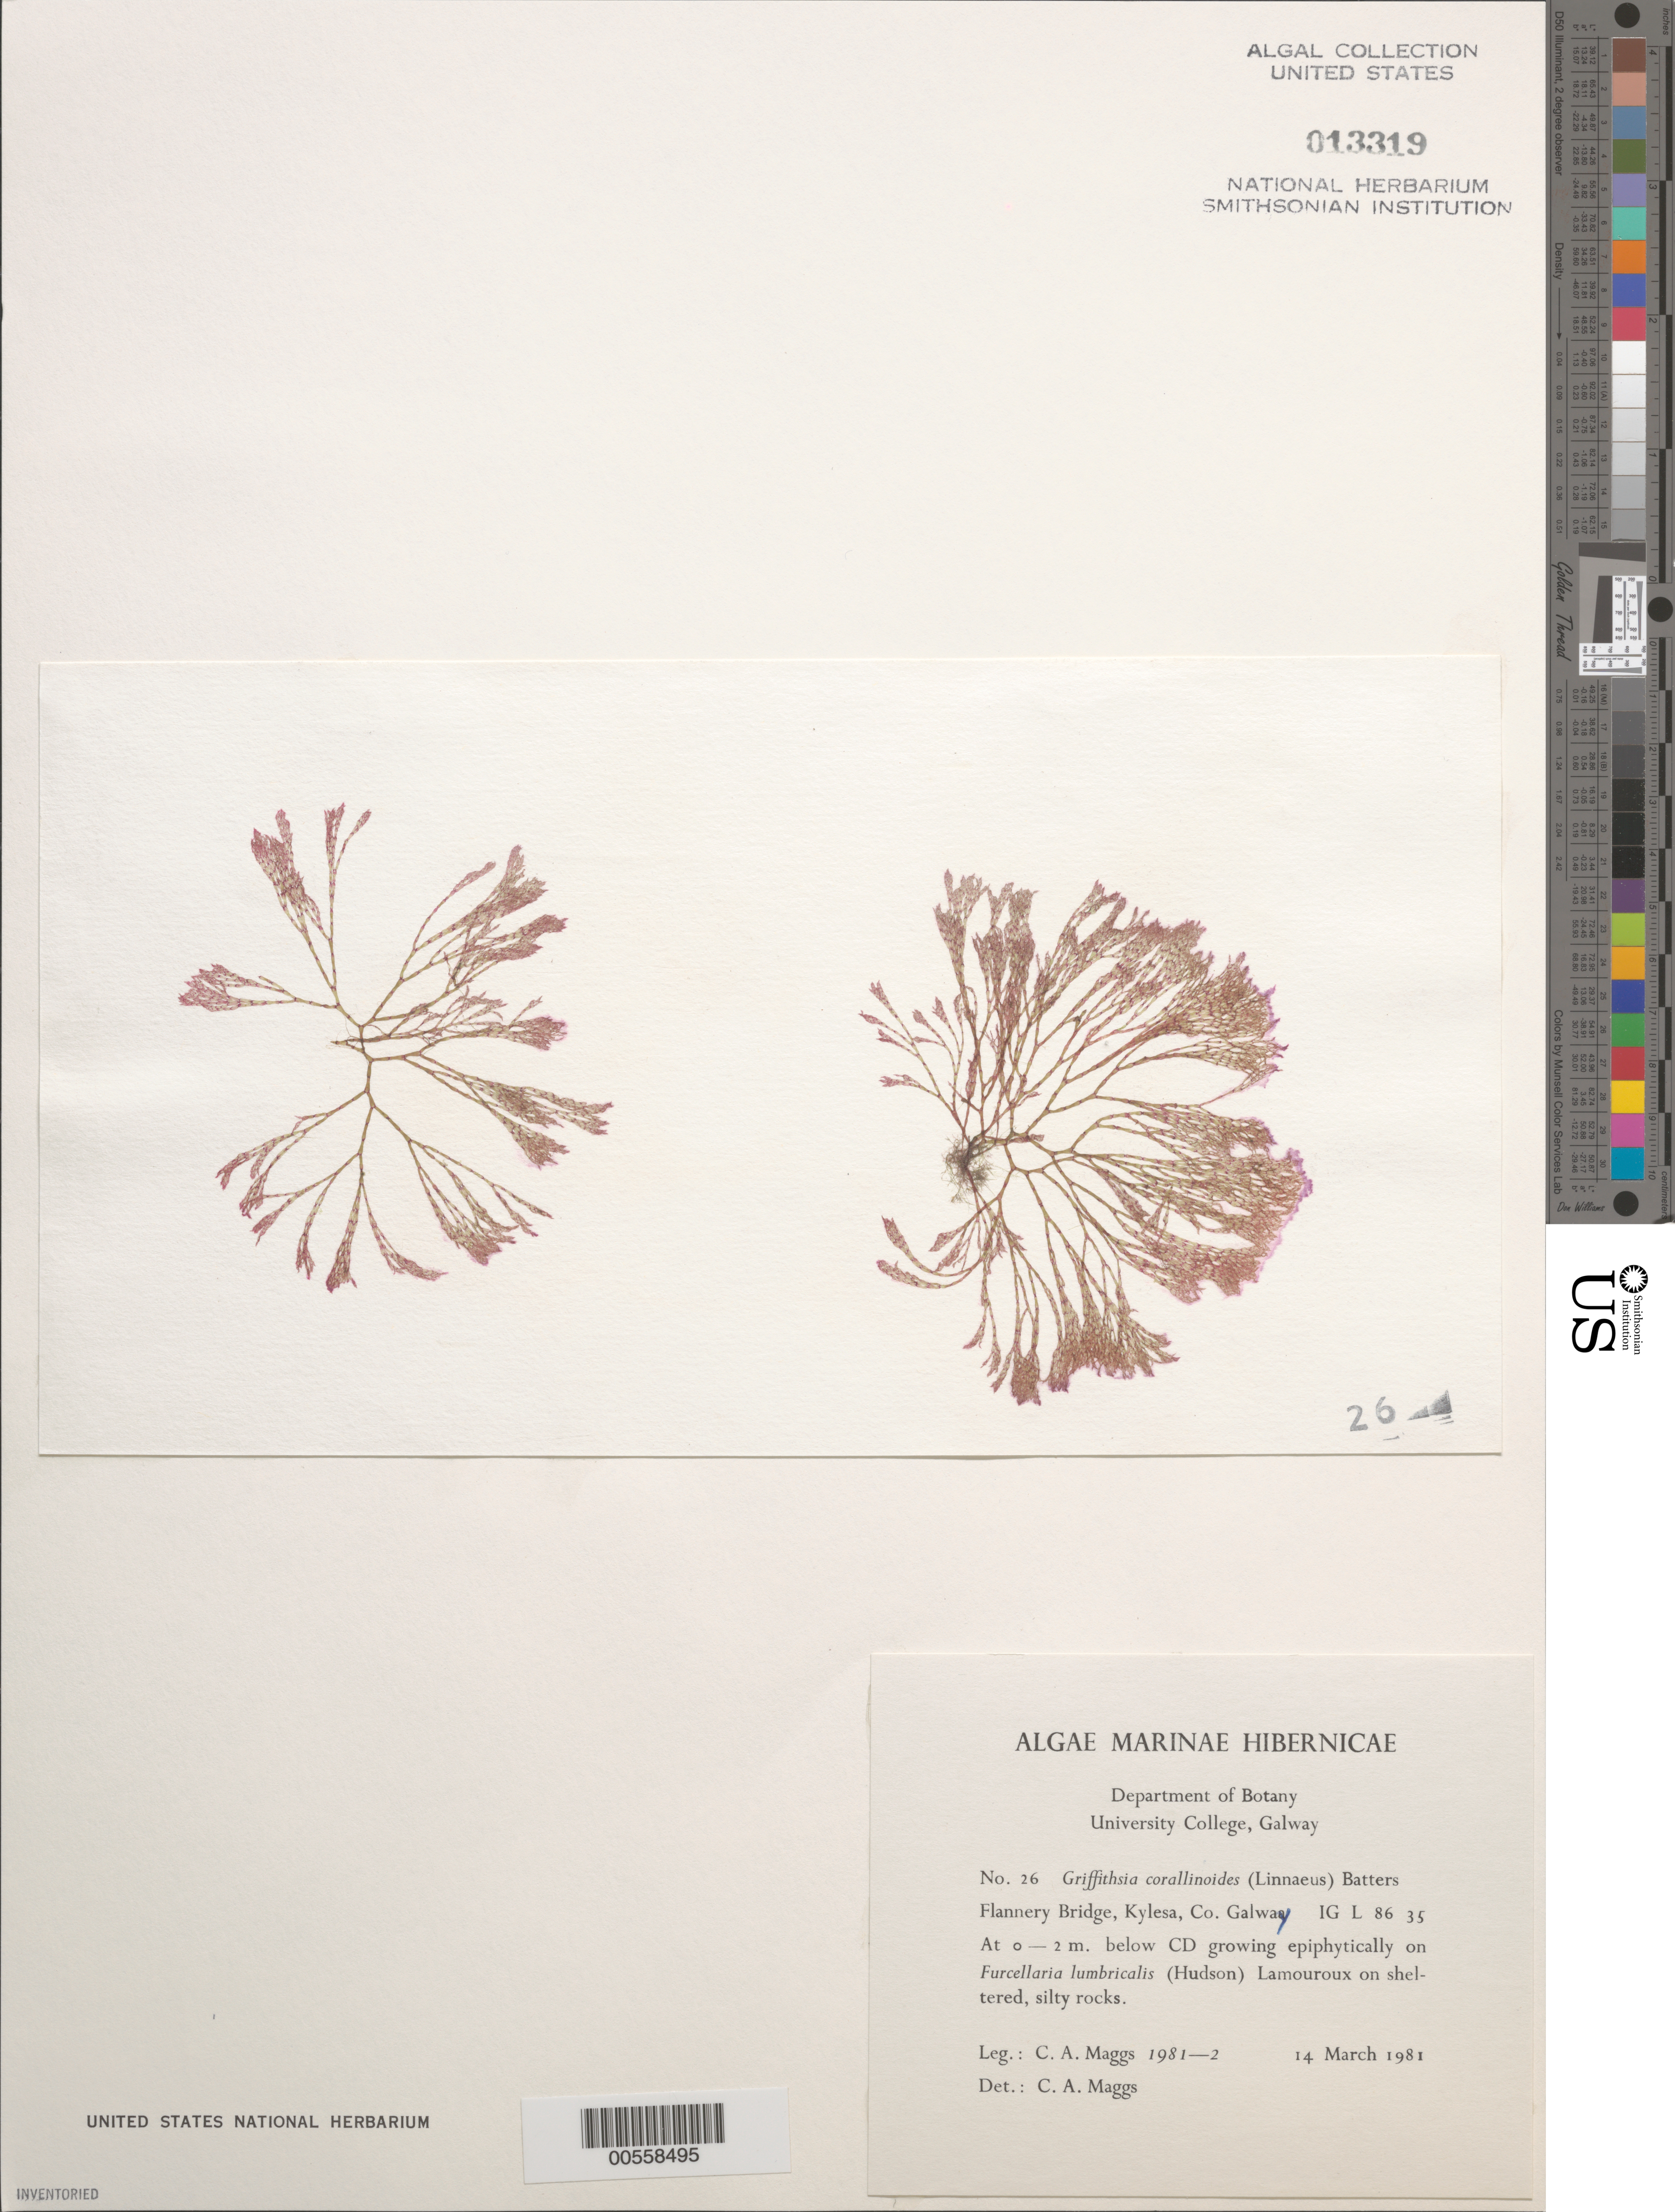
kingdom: Plantae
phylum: Rhodophyta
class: Florideophyceae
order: Ceramiales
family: Wrangeliaceae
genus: Griffithsia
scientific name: Griffithsia corallinoides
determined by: Maggs, C. A.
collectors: C. Maggs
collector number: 1981-2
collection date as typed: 14 Mar 1981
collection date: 1981-03-14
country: Ireland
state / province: Connaught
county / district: Galway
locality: Flannery Bridge, Kylesa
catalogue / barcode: US 13319